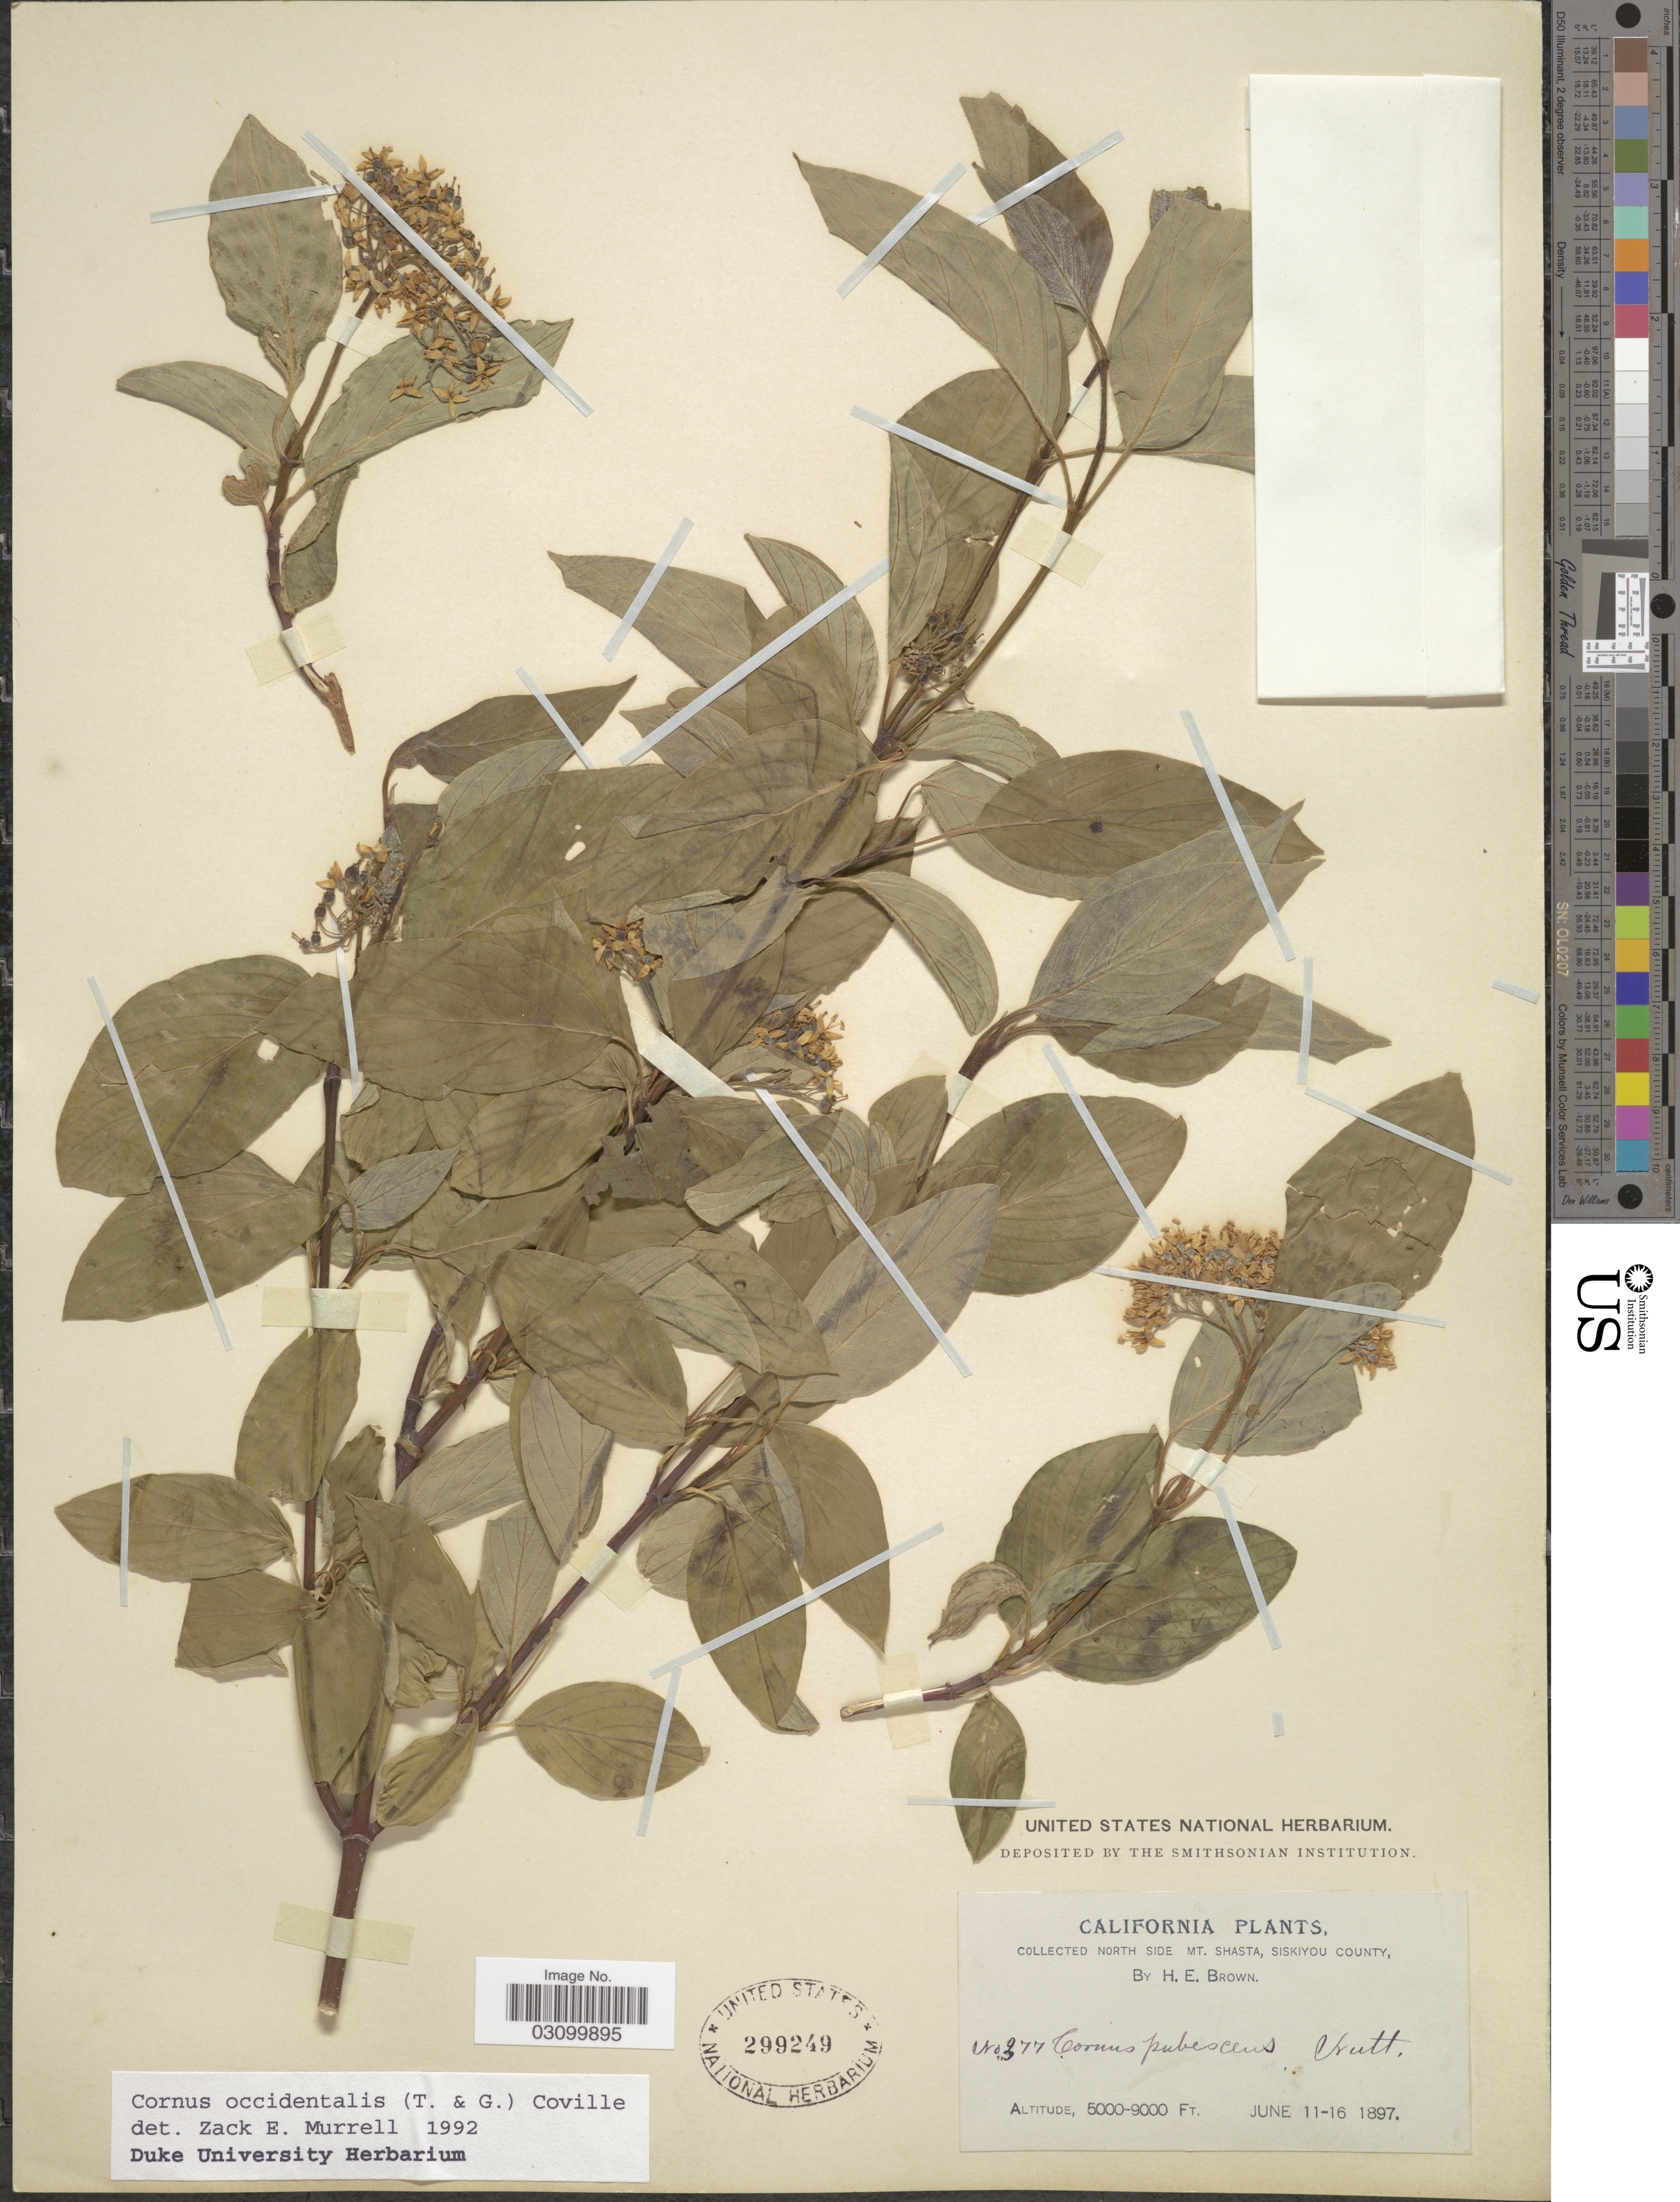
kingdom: Plantae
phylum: Tracheophyta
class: Magnoliopsida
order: Cornales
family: Cornaceae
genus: Cornus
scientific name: Cornus occidentalis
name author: (Torr. & A. Gray) Coville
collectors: H. E. Brown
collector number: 377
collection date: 1897-06-11/1897-06-16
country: United States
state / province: California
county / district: Siskiyou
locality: North side of Mt. Shasta, Siskiyou County.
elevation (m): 1524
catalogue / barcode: US 299249